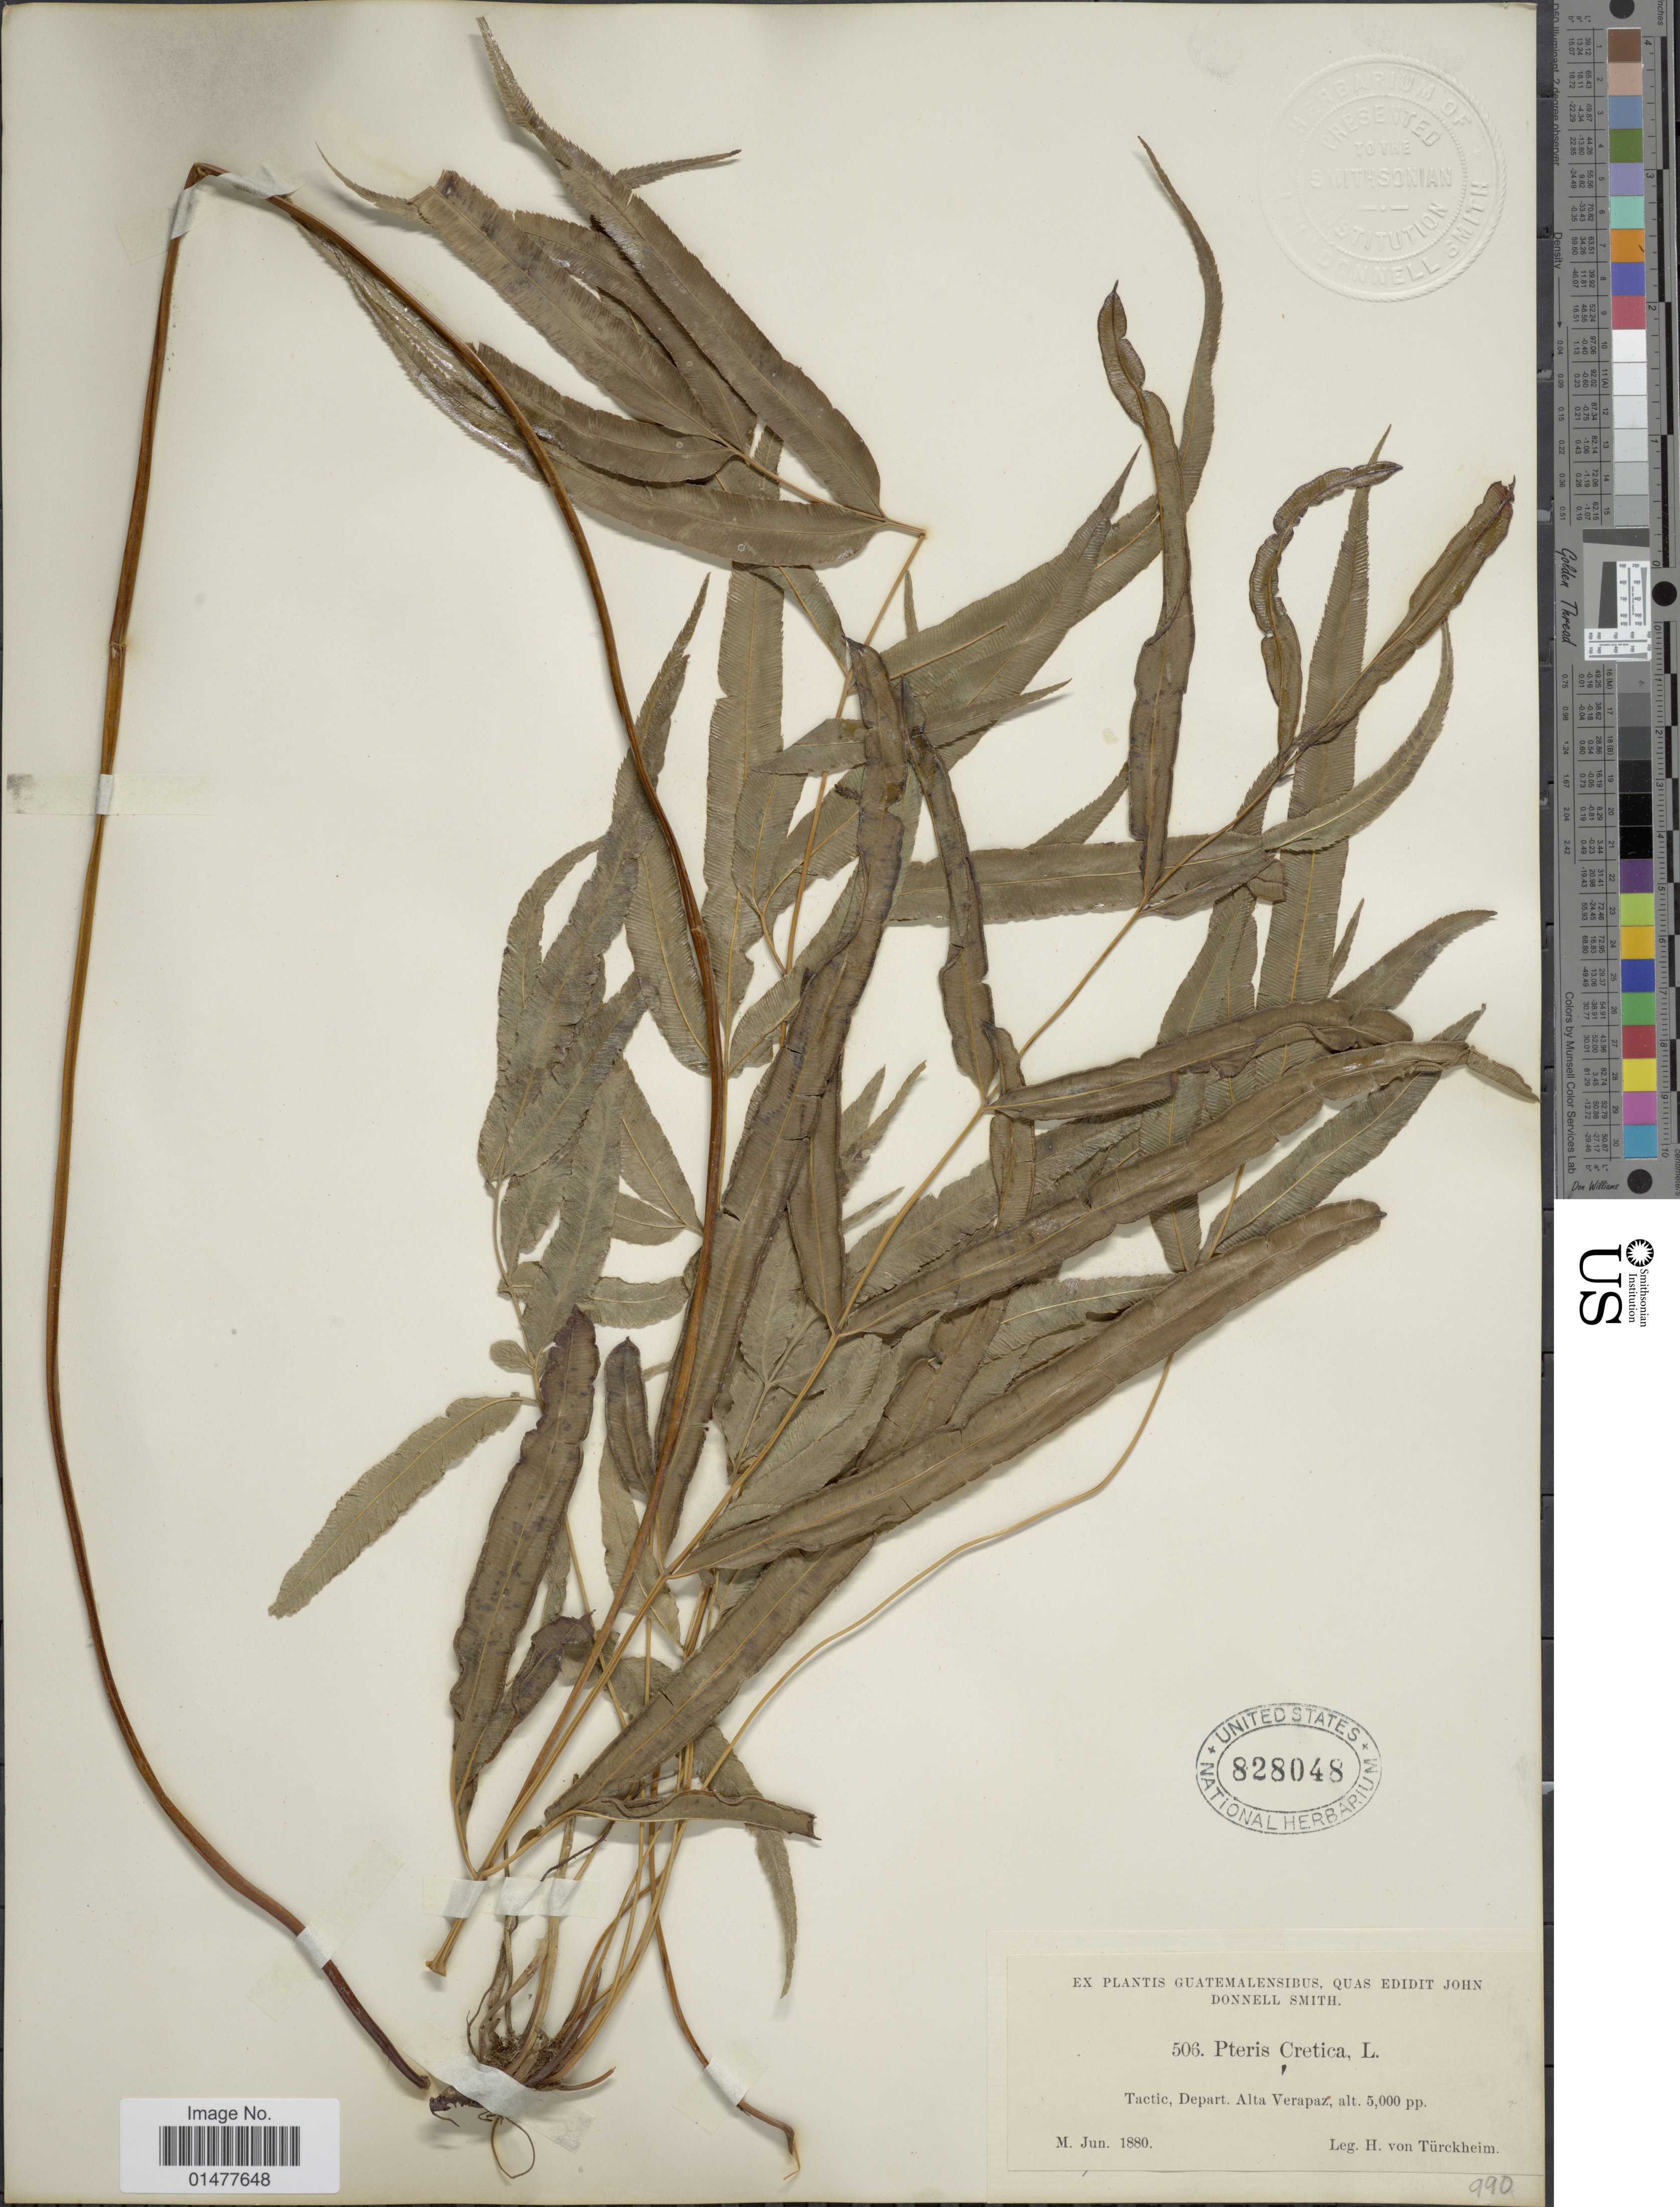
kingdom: Plantae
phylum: Tracheophyta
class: Polypodiopsida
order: Polypodiales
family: Pteridaceae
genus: Pteris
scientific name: Pteris cretica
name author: L.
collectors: H. von Türckheim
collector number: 506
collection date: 1880-06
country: Guatemala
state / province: Alta Verapaz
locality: Tactic.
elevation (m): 1524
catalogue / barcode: US 828048